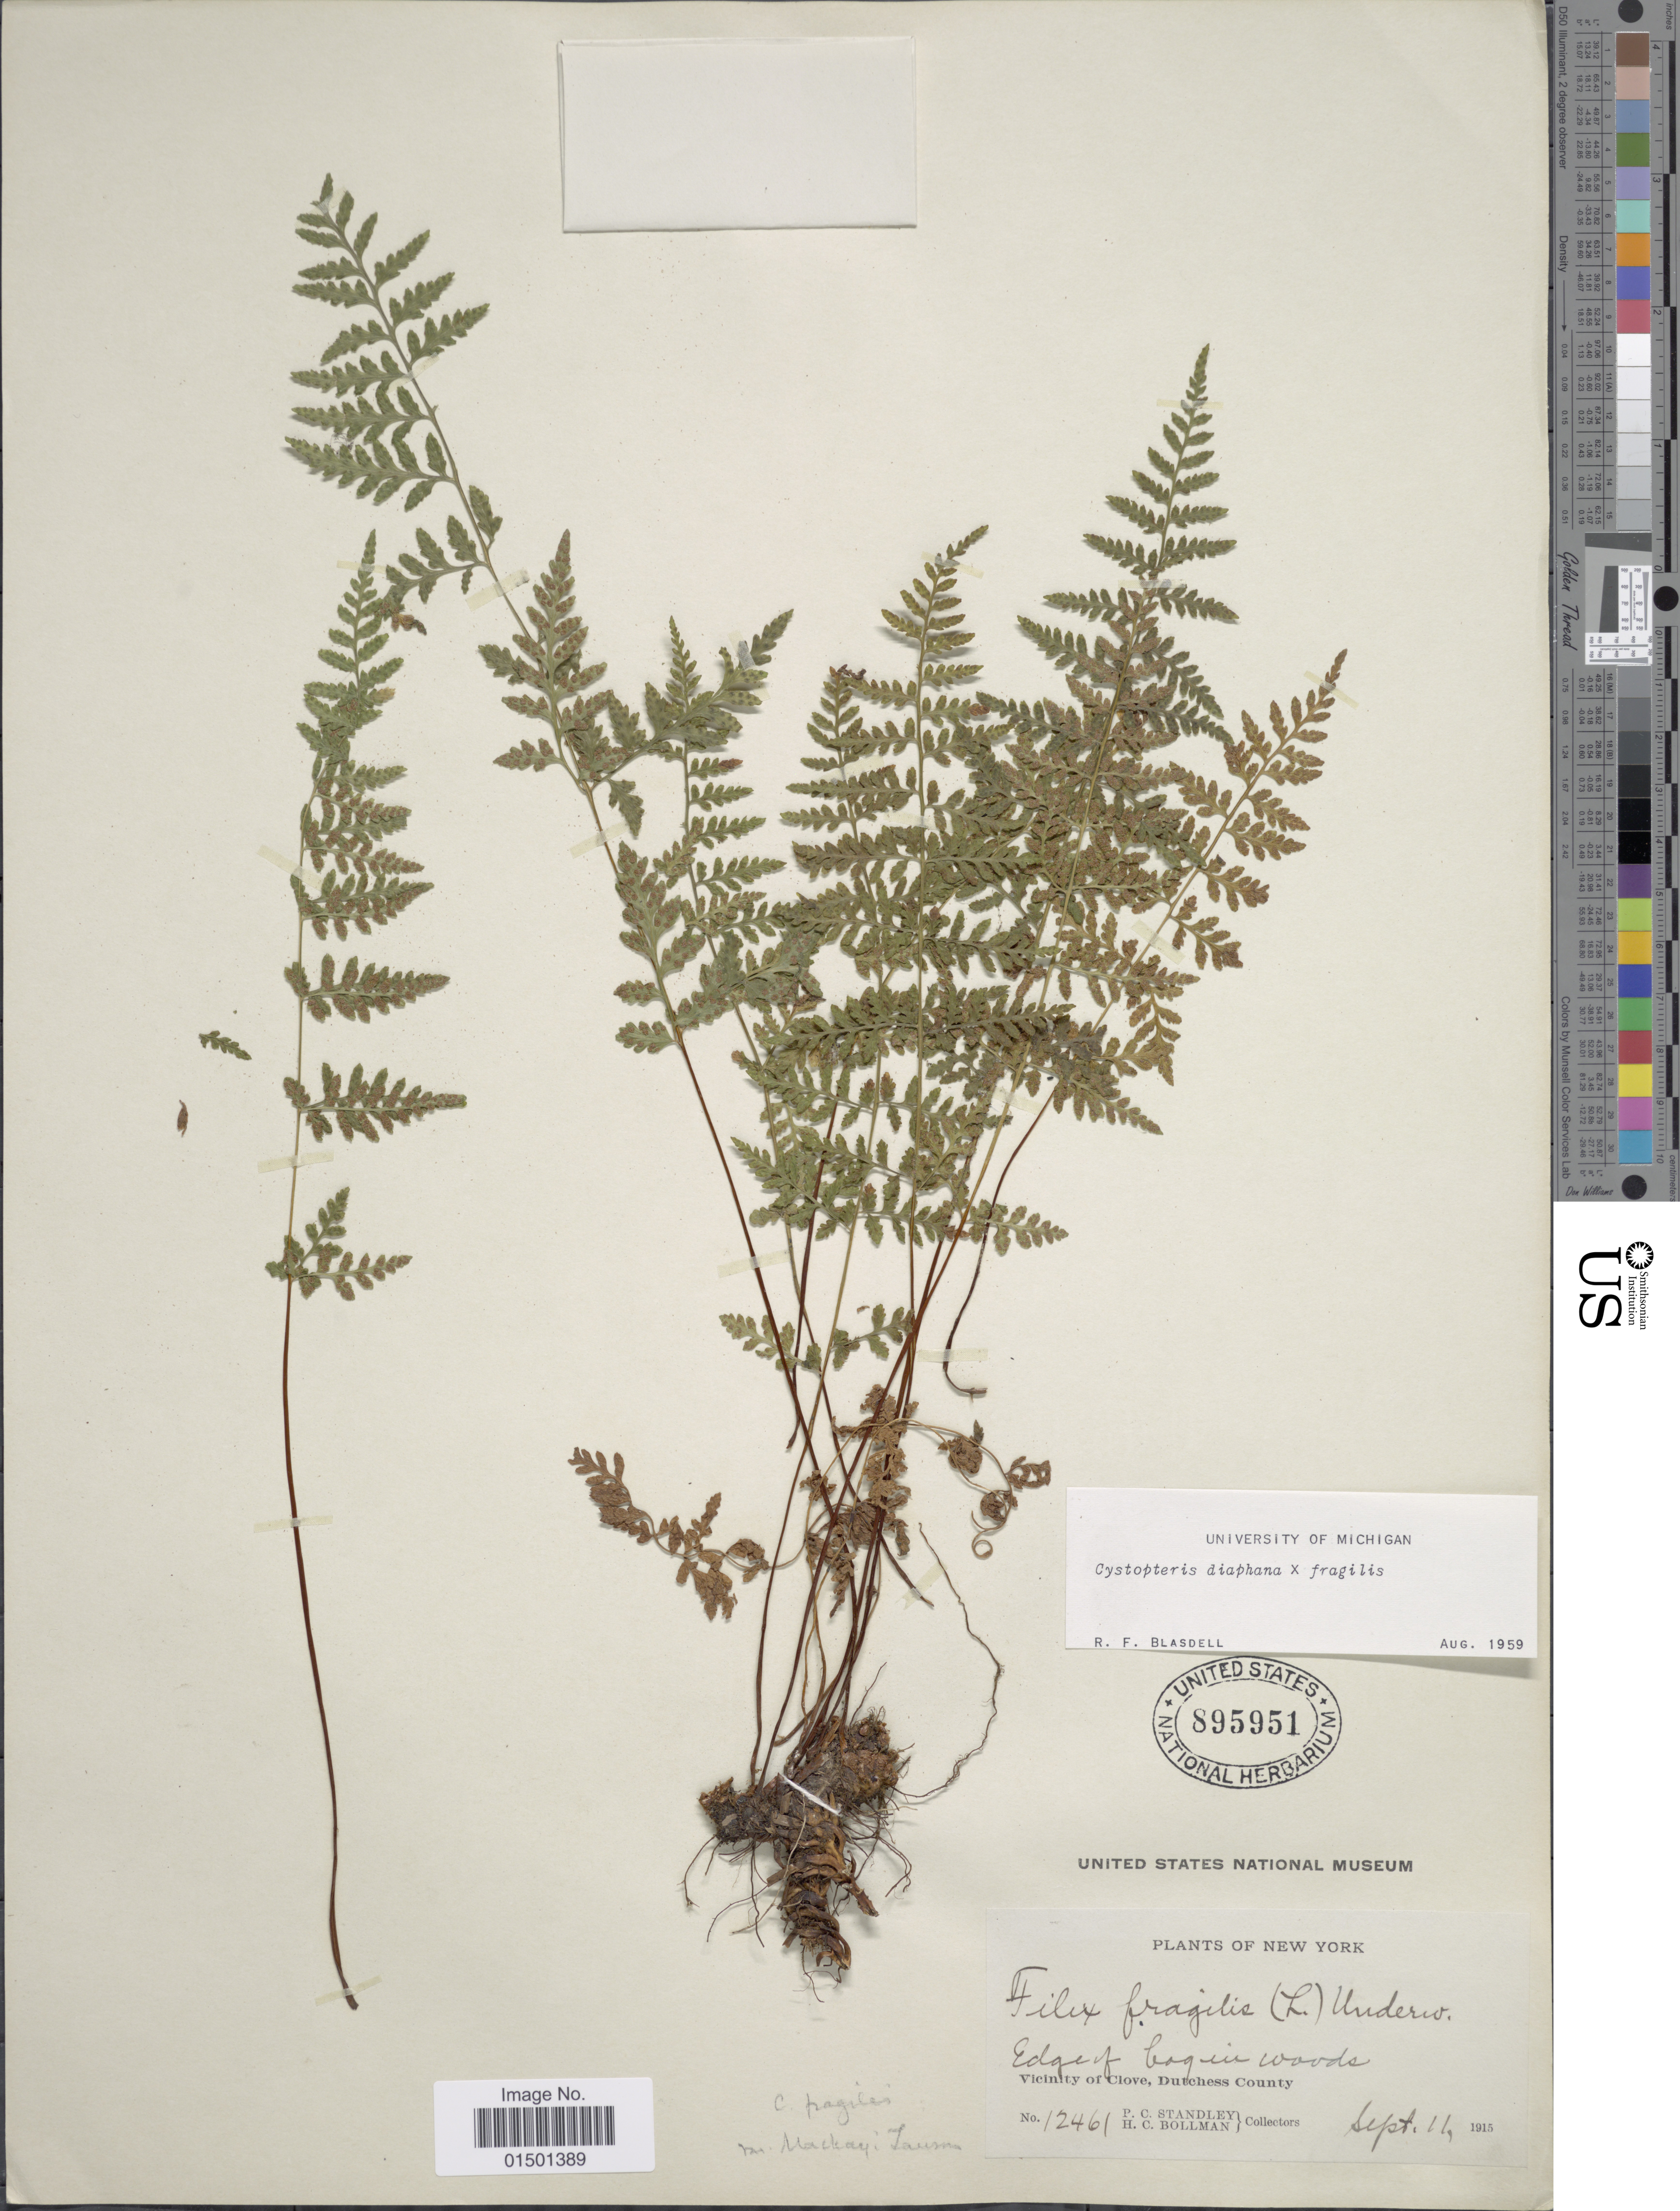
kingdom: Plantae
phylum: Tracheophyta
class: Polypodiopsida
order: Polypodiales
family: Cystopteridaceae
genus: Cystopteris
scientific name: Cystopteris diaphana x C. fragilis (L.) Bernh.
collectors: P. C. Standley & H. C. Bollman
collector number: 12461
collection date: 1915-09-11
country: United States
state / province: New York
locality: Vicinity of Clove, Dutchess County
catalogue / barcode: US 895951